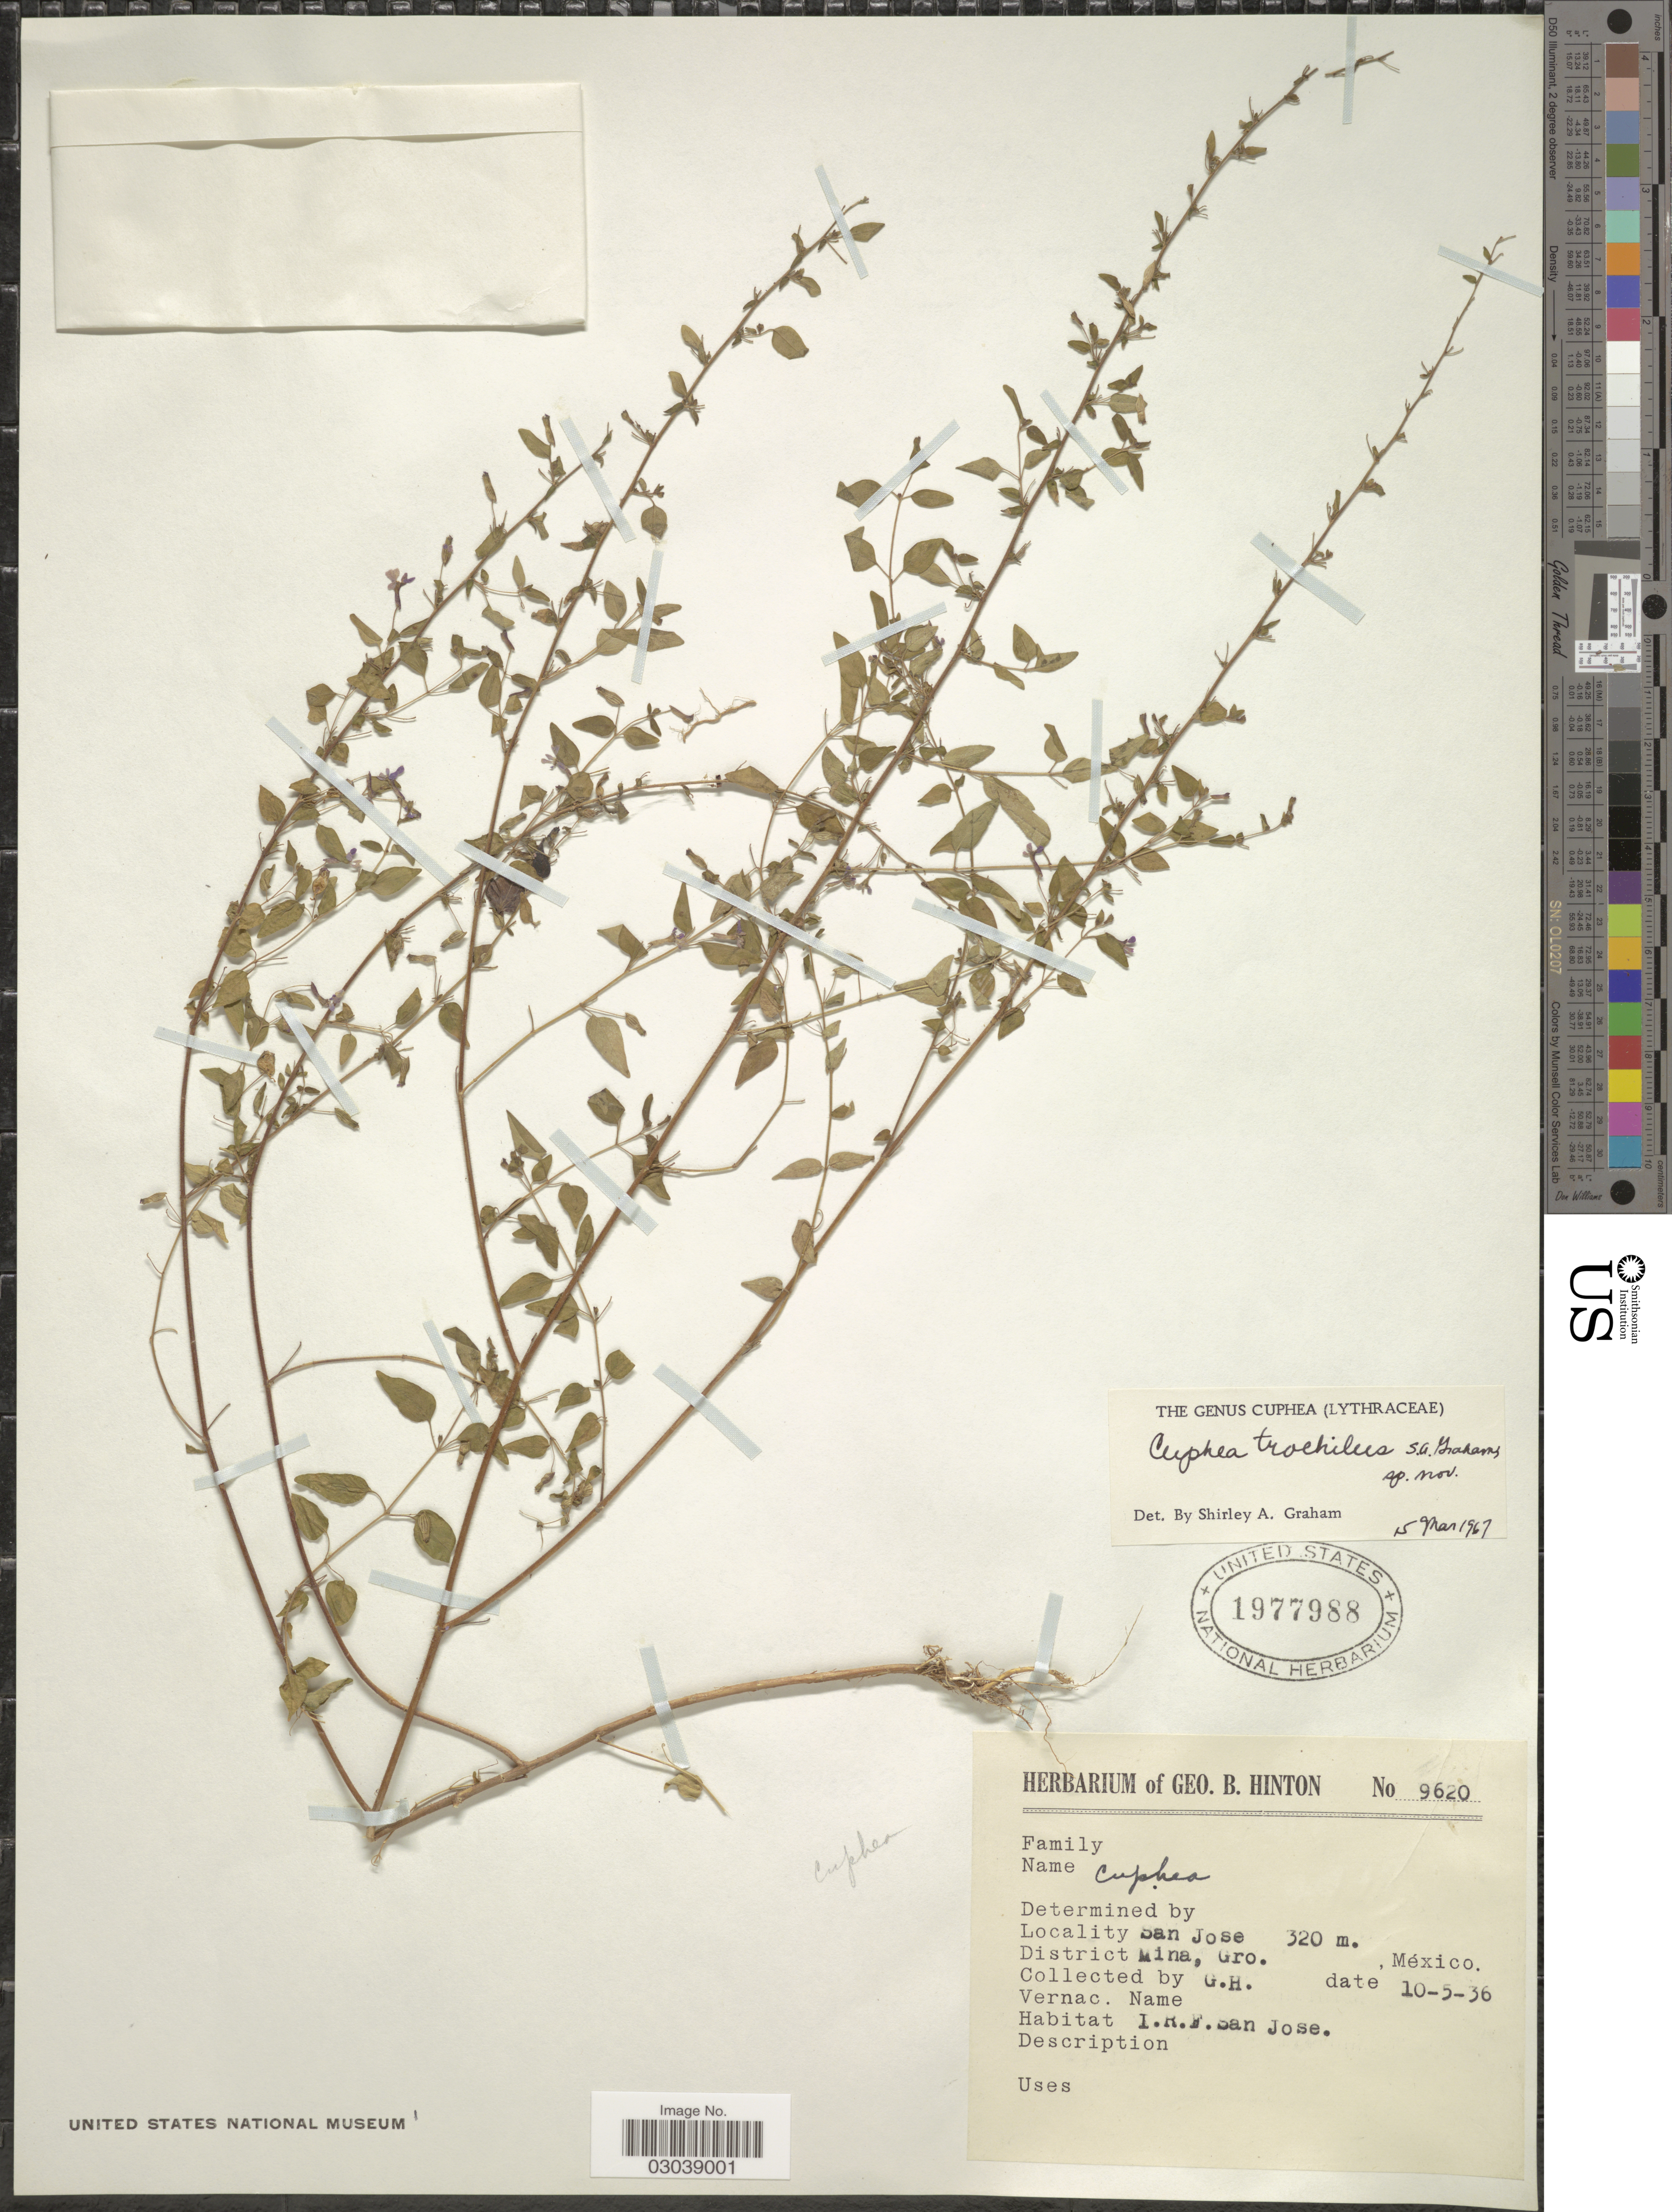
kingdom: Plantae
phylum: Tracheophyta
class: Magnoliopsida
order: Myrtales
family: Lythraceae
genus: Cuphea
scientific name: Cuphea trochilus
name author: S.A. Graham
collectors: G. B. Hinton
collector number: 9620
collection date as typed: Transcribed d/m/y: 10/5/36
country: Mexico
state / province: Guerrero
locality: San Jose, District Mina, Gro.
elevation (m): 320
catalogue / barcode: US 1977988